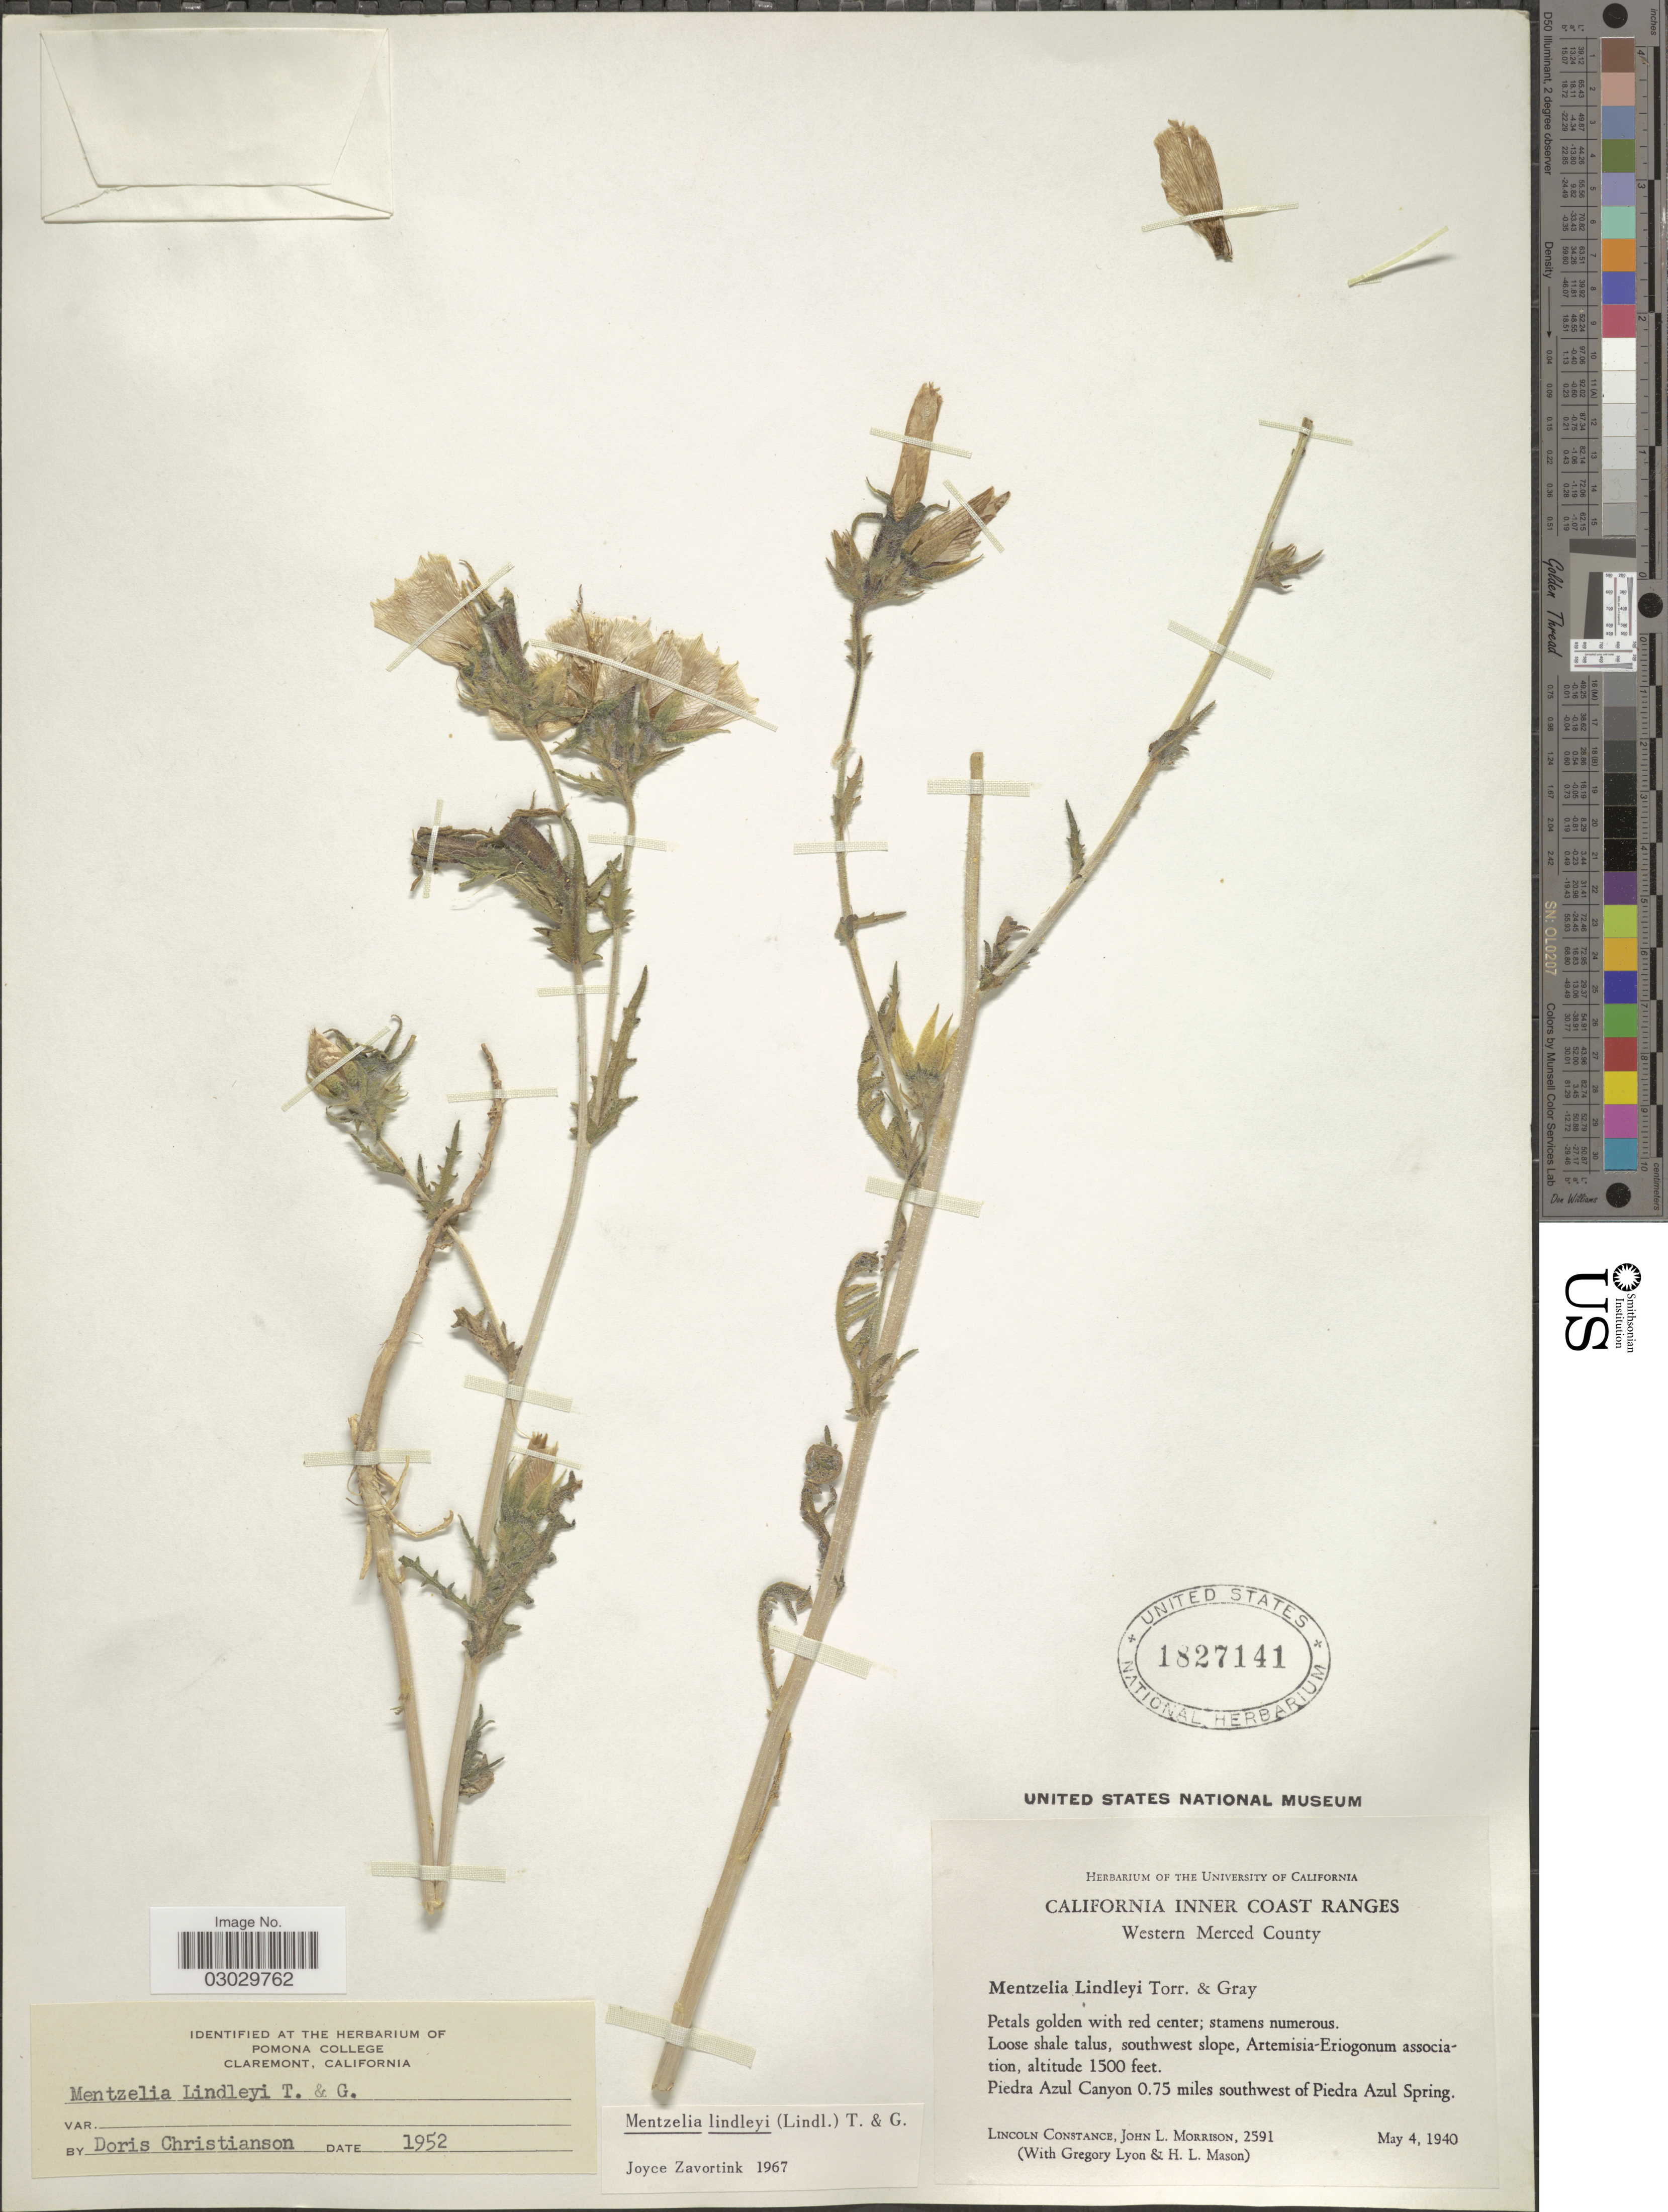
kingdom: Plantae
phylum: Tracheophyta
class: Magnoliopsida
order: Cornales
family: Loasaceae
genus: Mentzelia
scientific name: Mentzelia lindleyi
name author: Torr. & A. Gray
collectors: L. Constance, J. Morrison, G. Lyon & H. L. Mason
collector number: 2591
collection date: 1940-05-04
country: United States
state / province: California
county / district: Merced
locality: California Inner Coast Ranges. Western Merced County. Piedra Azul Canyon 0.75 miles southwest of Piedra Azul Spring.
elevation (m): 457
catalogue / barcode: US 1827141